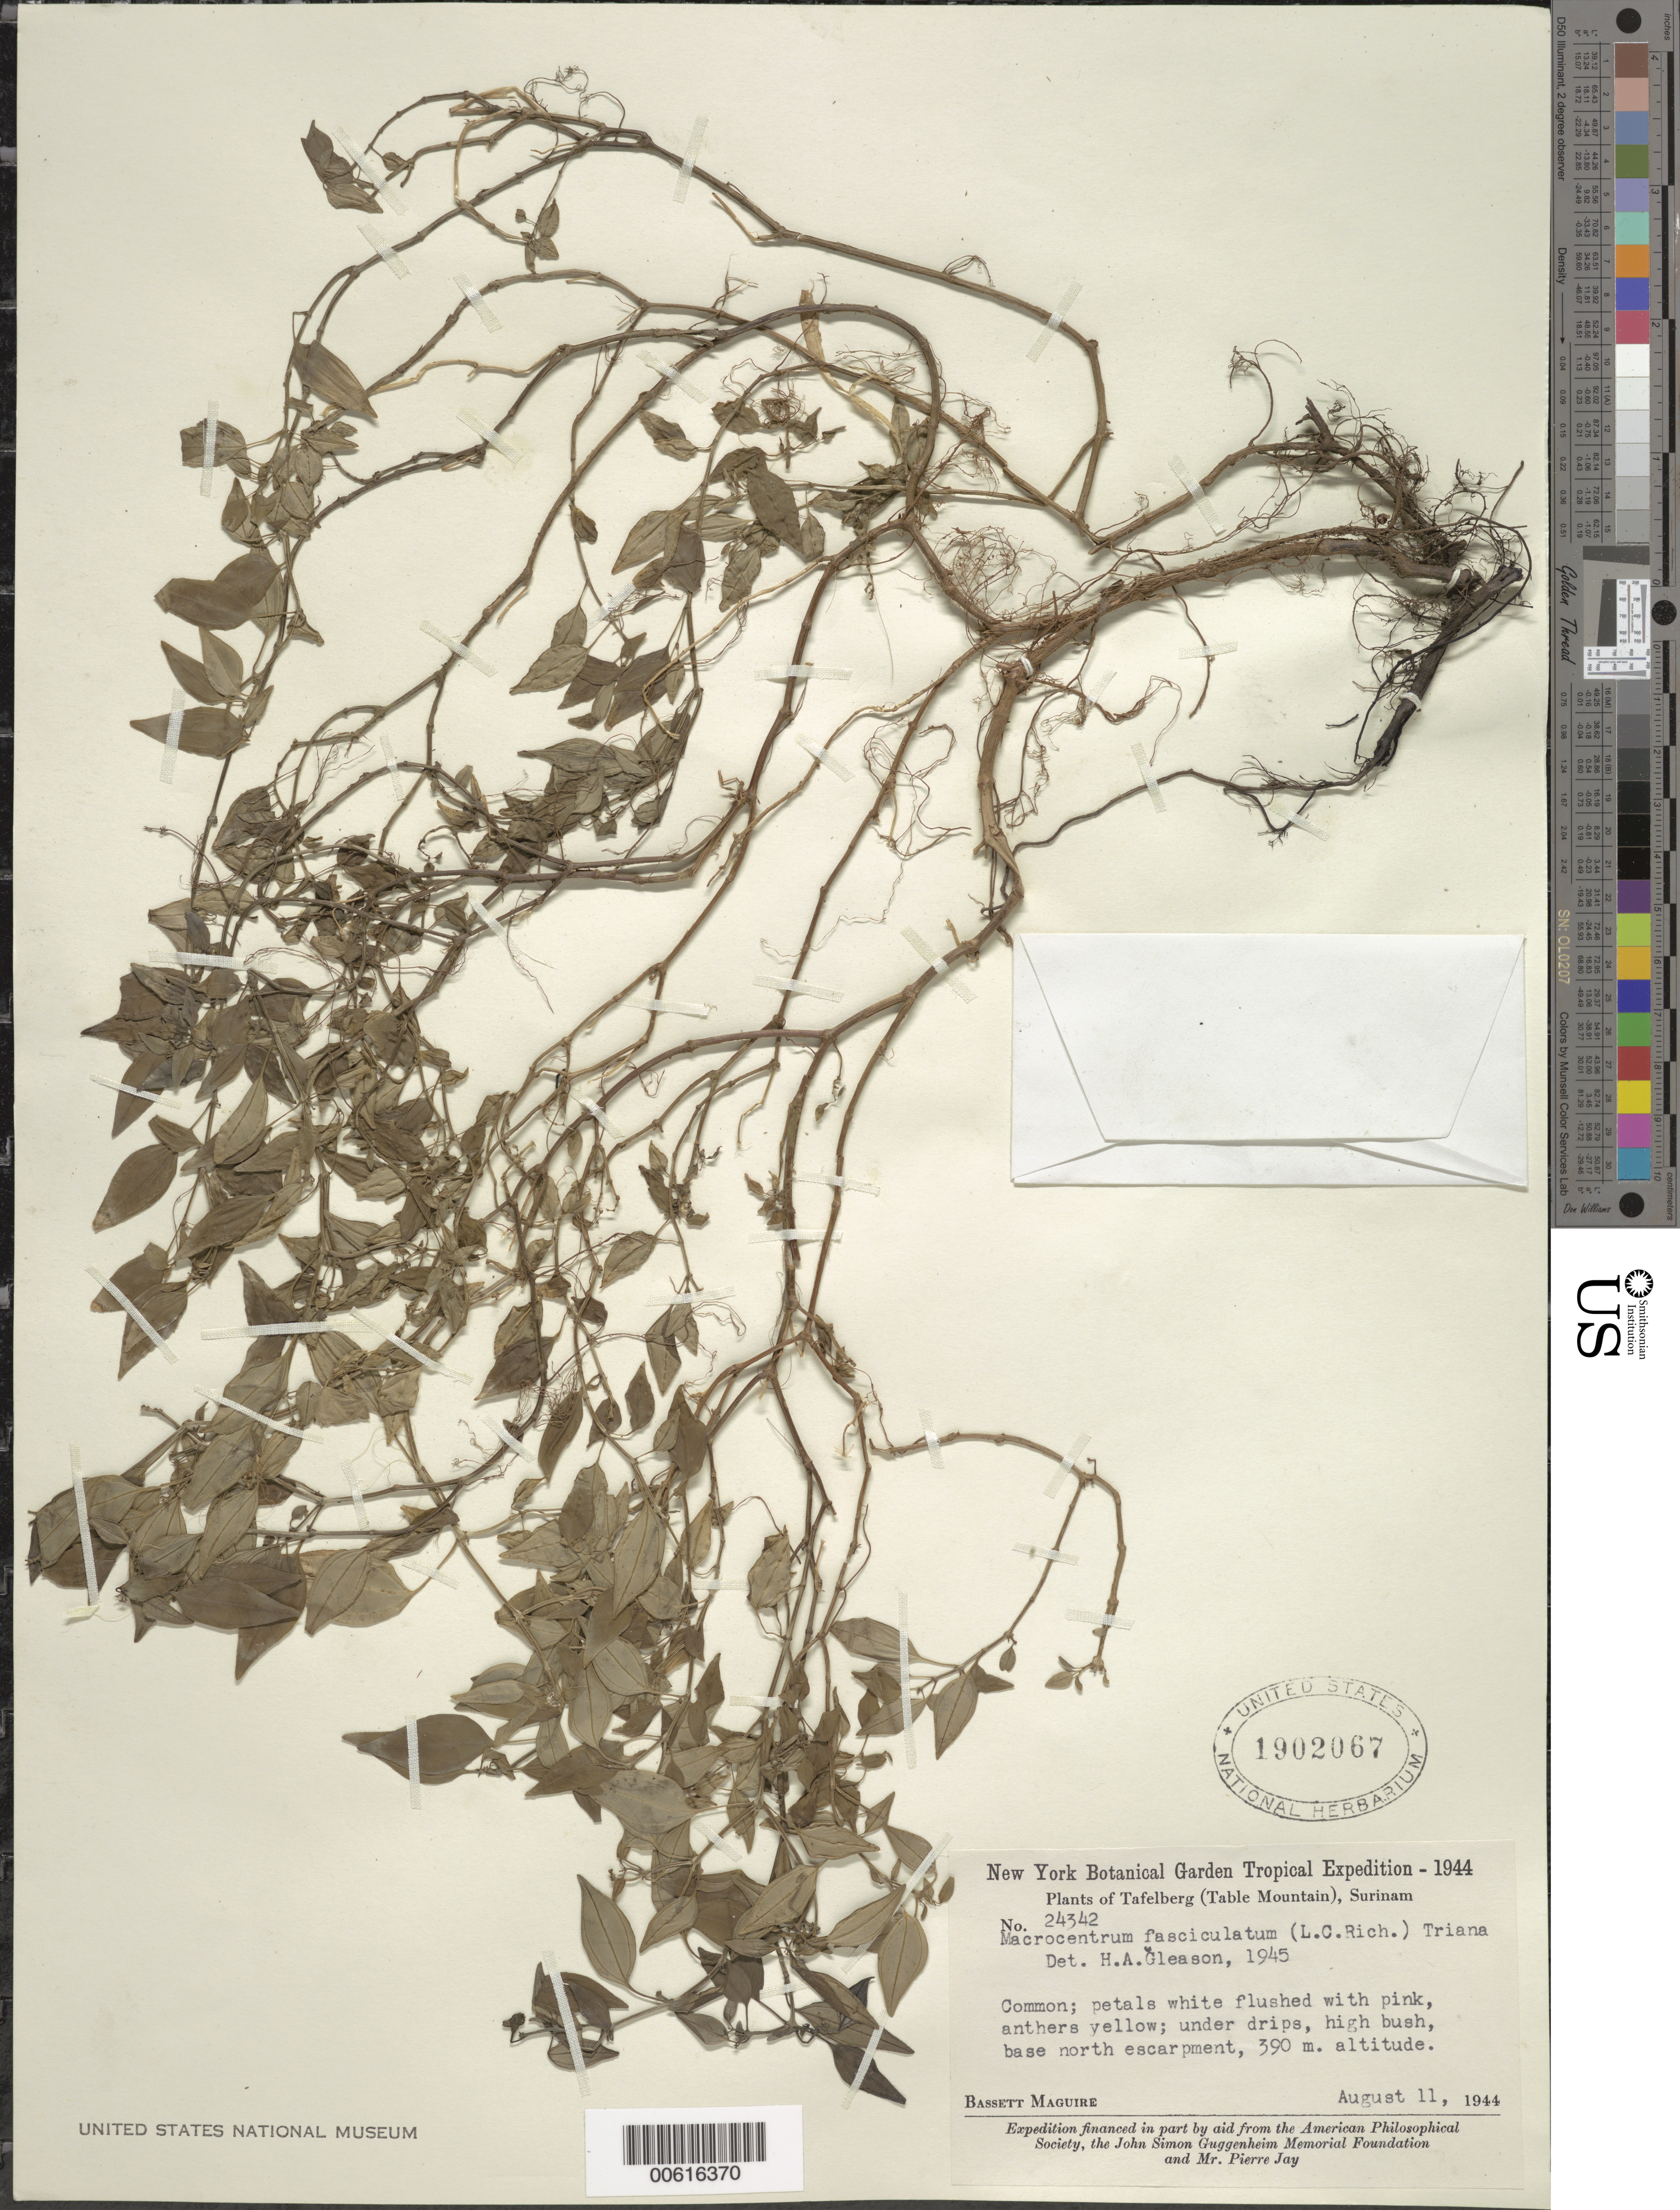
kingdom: Plantae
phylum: Tracheophyta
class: Magnoliopsida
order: Myrtales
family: Melastomataceae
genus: Macrocentrum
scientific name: Macrocentrum fasciculatum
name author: (Rich. ex DC.) Triana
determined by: Gleason, H. A.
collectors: B. Maguire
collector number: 24342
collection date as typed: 11-Aug-44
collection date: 1944-08-11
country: Suriname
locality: Tafelberg (Table Mountain), north escarpment base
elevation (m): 390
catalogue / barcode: US 1902067